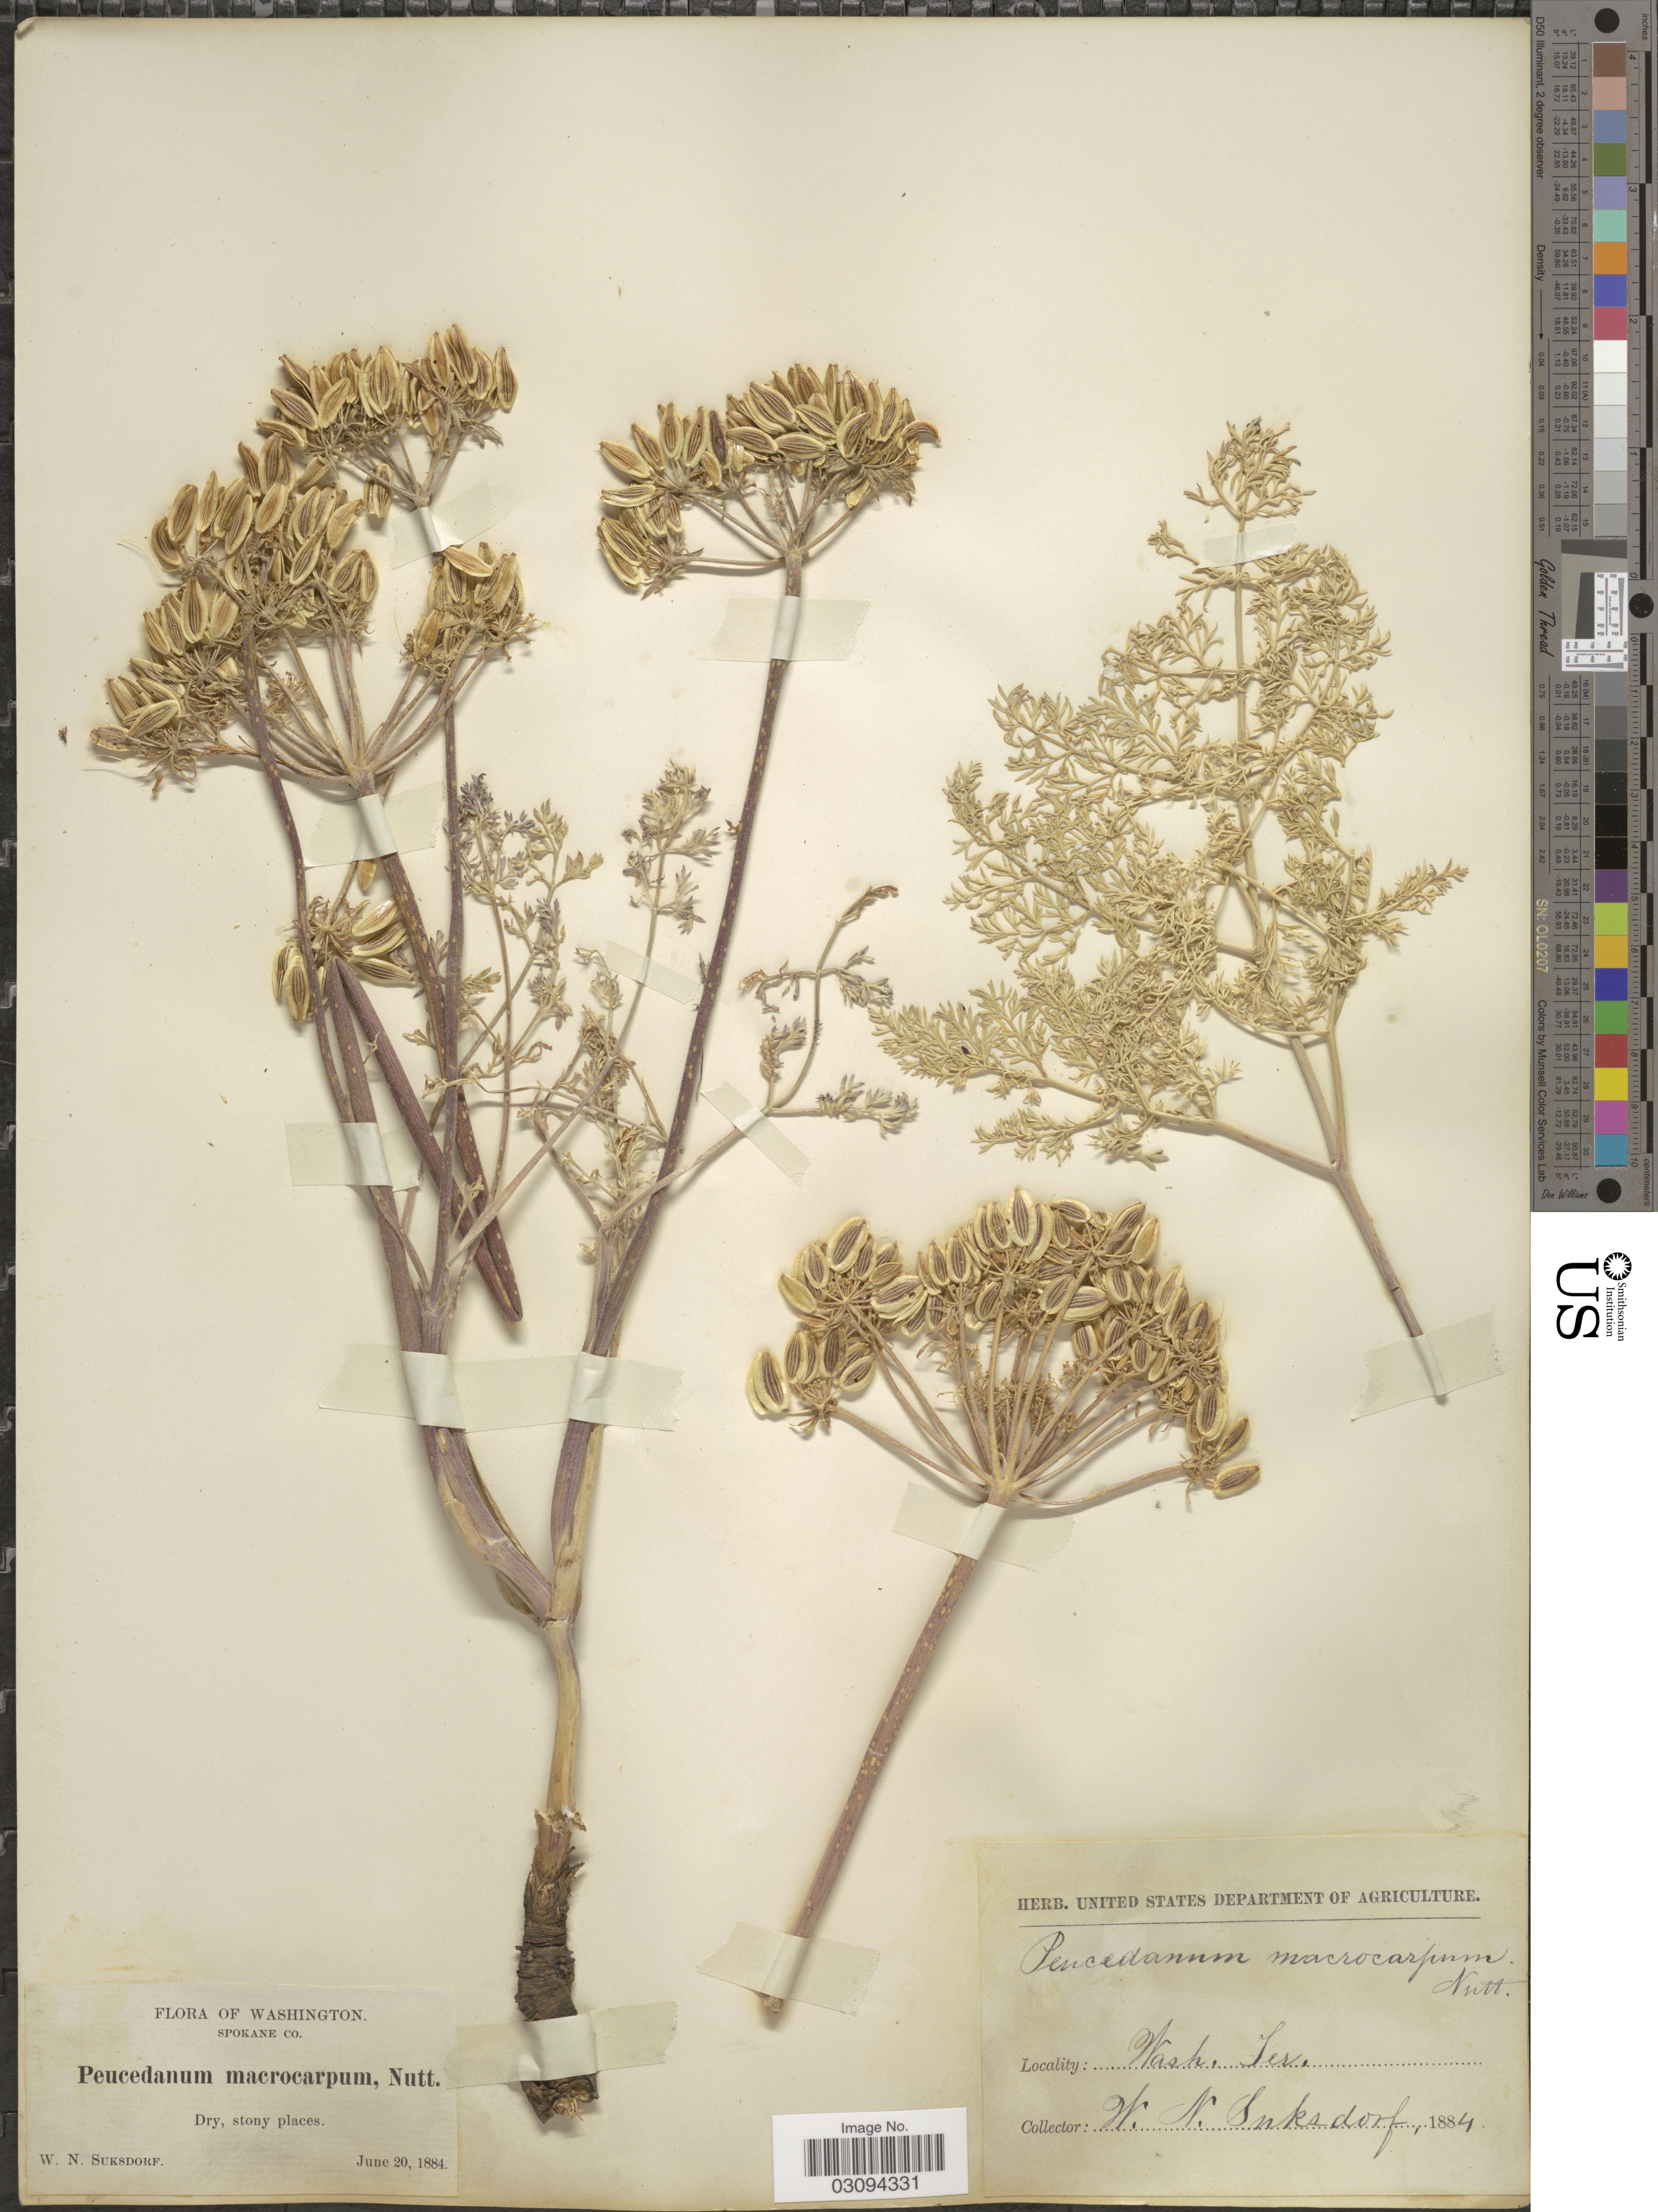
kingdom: Plantae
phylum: Tracheophyta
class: Magnoliopsida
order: Apiales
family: Apiaceae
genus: Lomatium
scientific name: Lomatium macrocarpum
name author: (Hook. et al.) J.M. Coult. & Rose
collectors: W. N. Suksdorf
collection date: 1884-06-20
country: United States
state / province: Washington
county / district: Spokane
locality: Wash. Terr. Spokane Co.